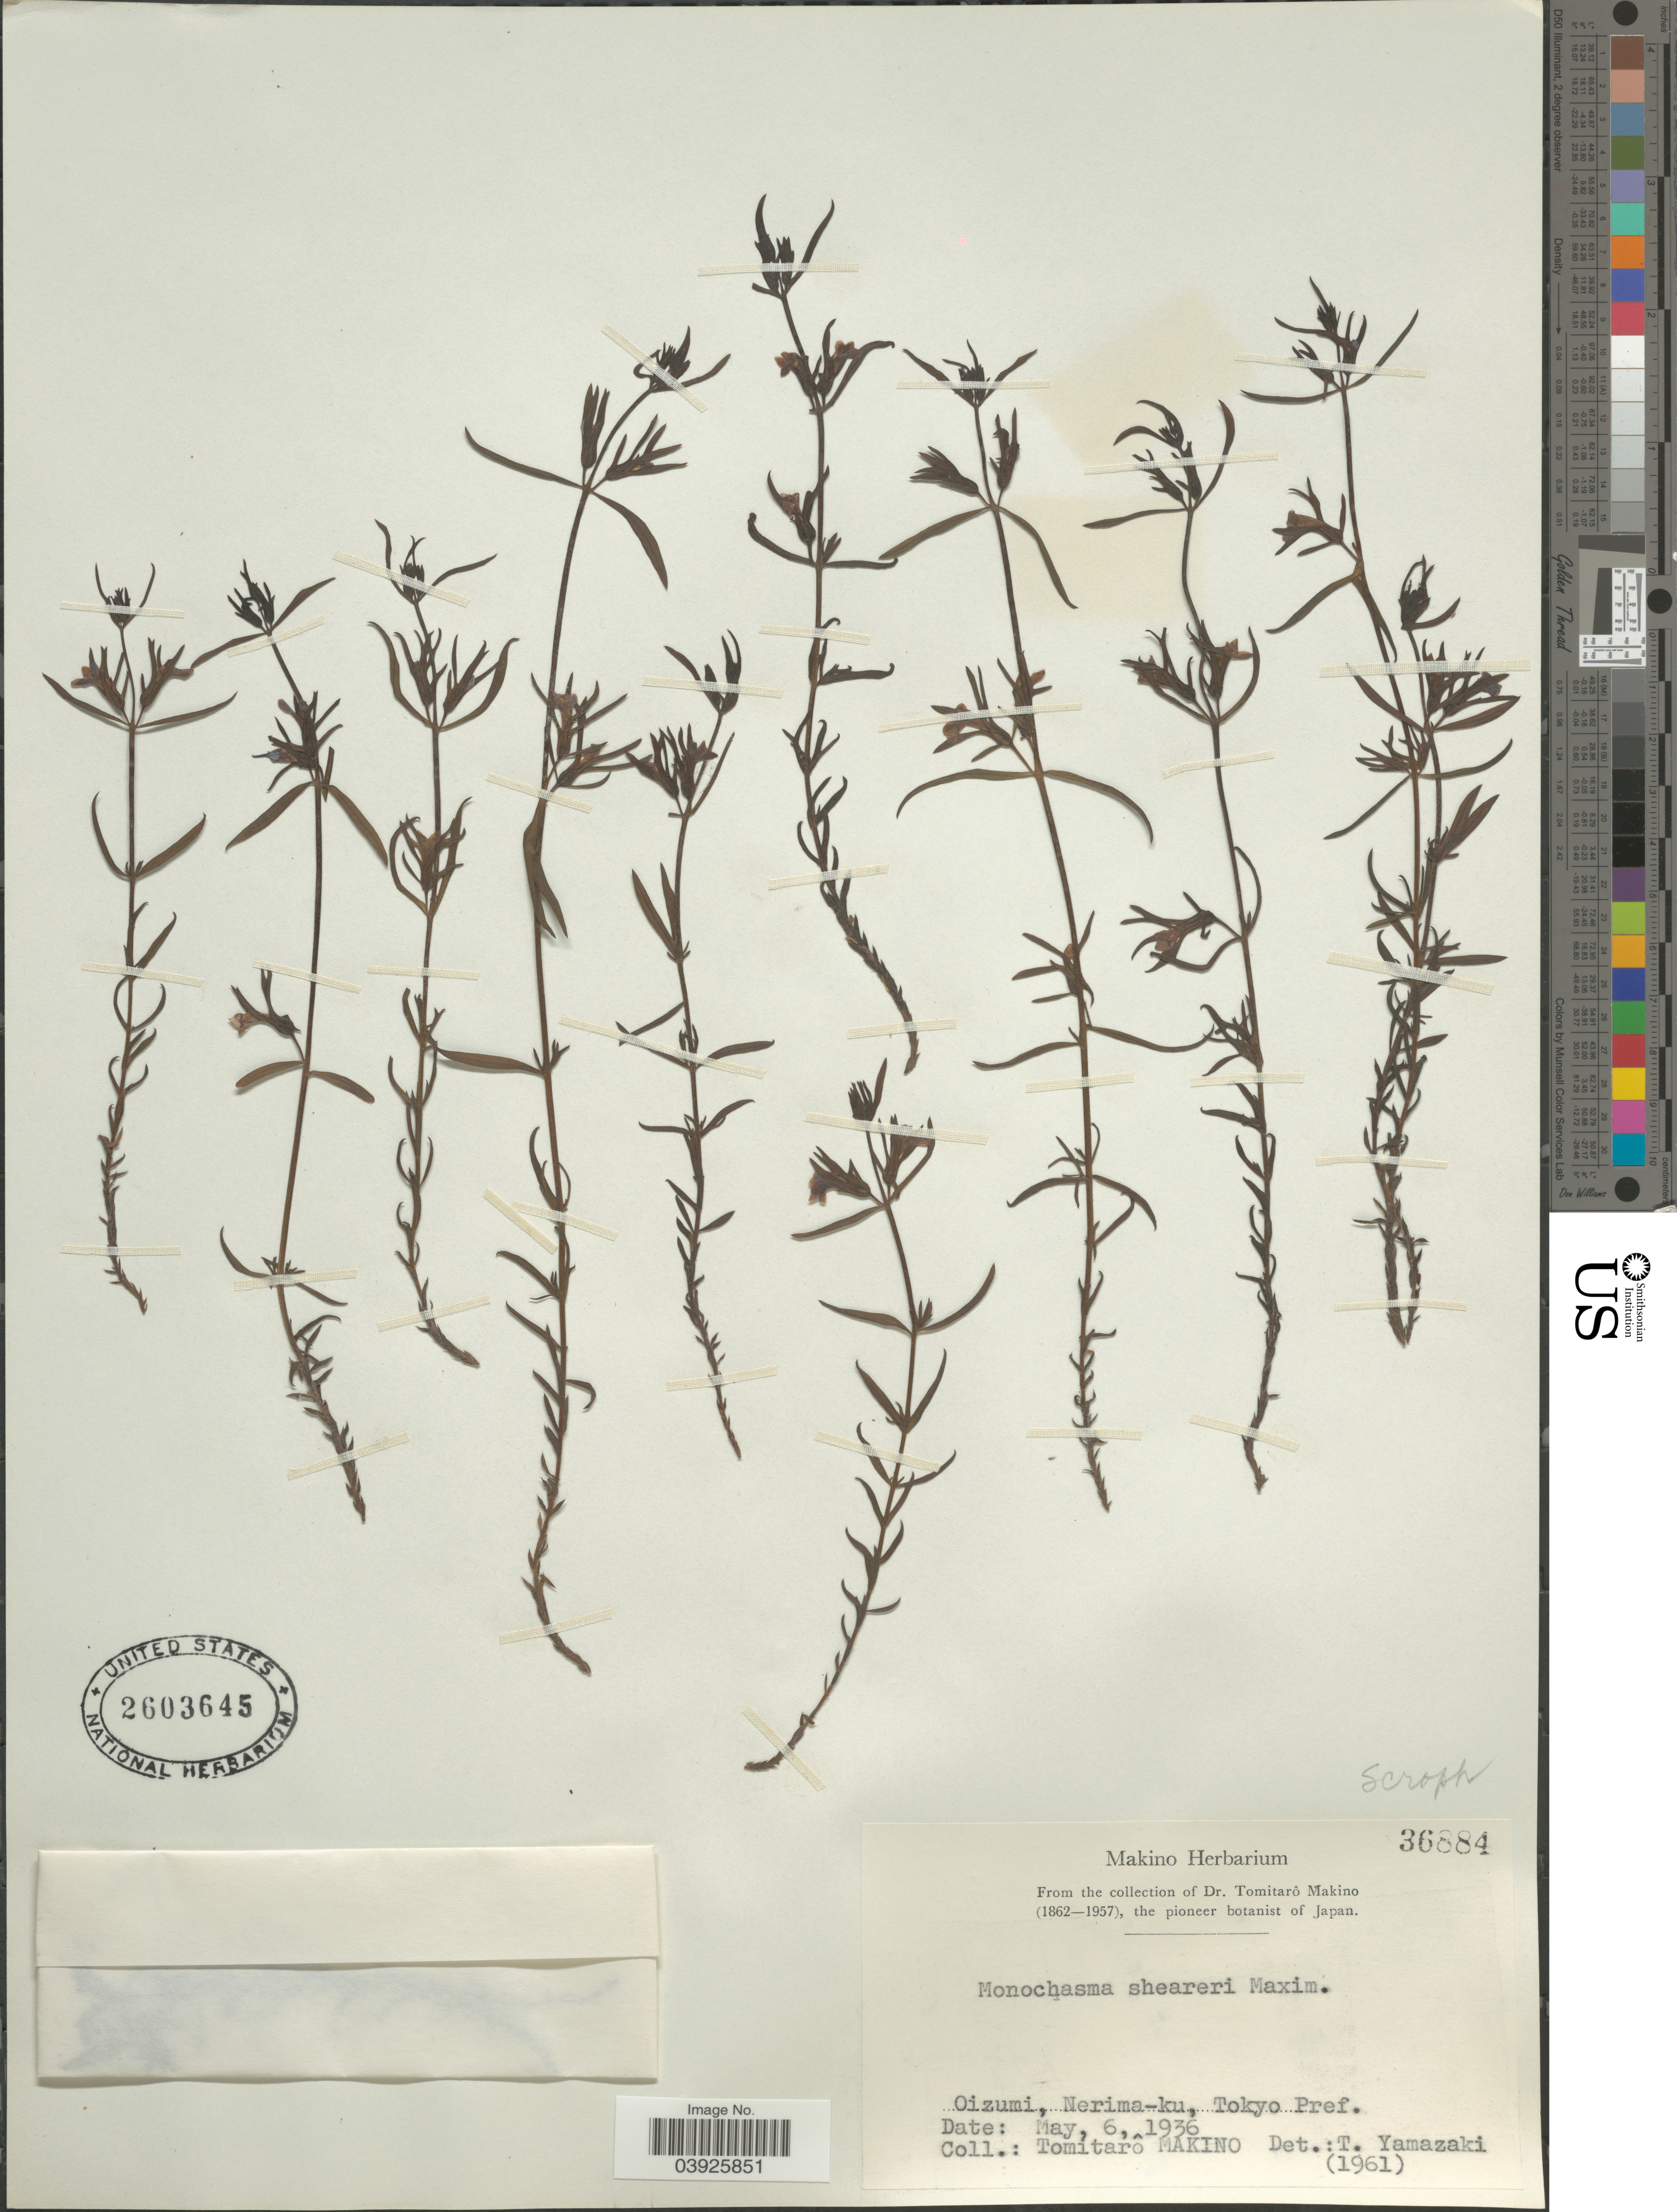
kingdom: Plantae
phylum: Tracheophyta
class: Magnoliopsida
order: Lamiales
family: Orobanchaceae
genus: Monochasma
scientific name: Monochasma sheareri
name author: (S. Moore) Maxim. ex Franch. & Sav.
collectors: T. Makino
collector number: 36884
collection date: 1936-05-06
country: Japan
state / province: Tokyo, Federal City of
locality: Oizumi, Nerima-ku, Tokyo Pref.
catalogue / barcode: US 2603645